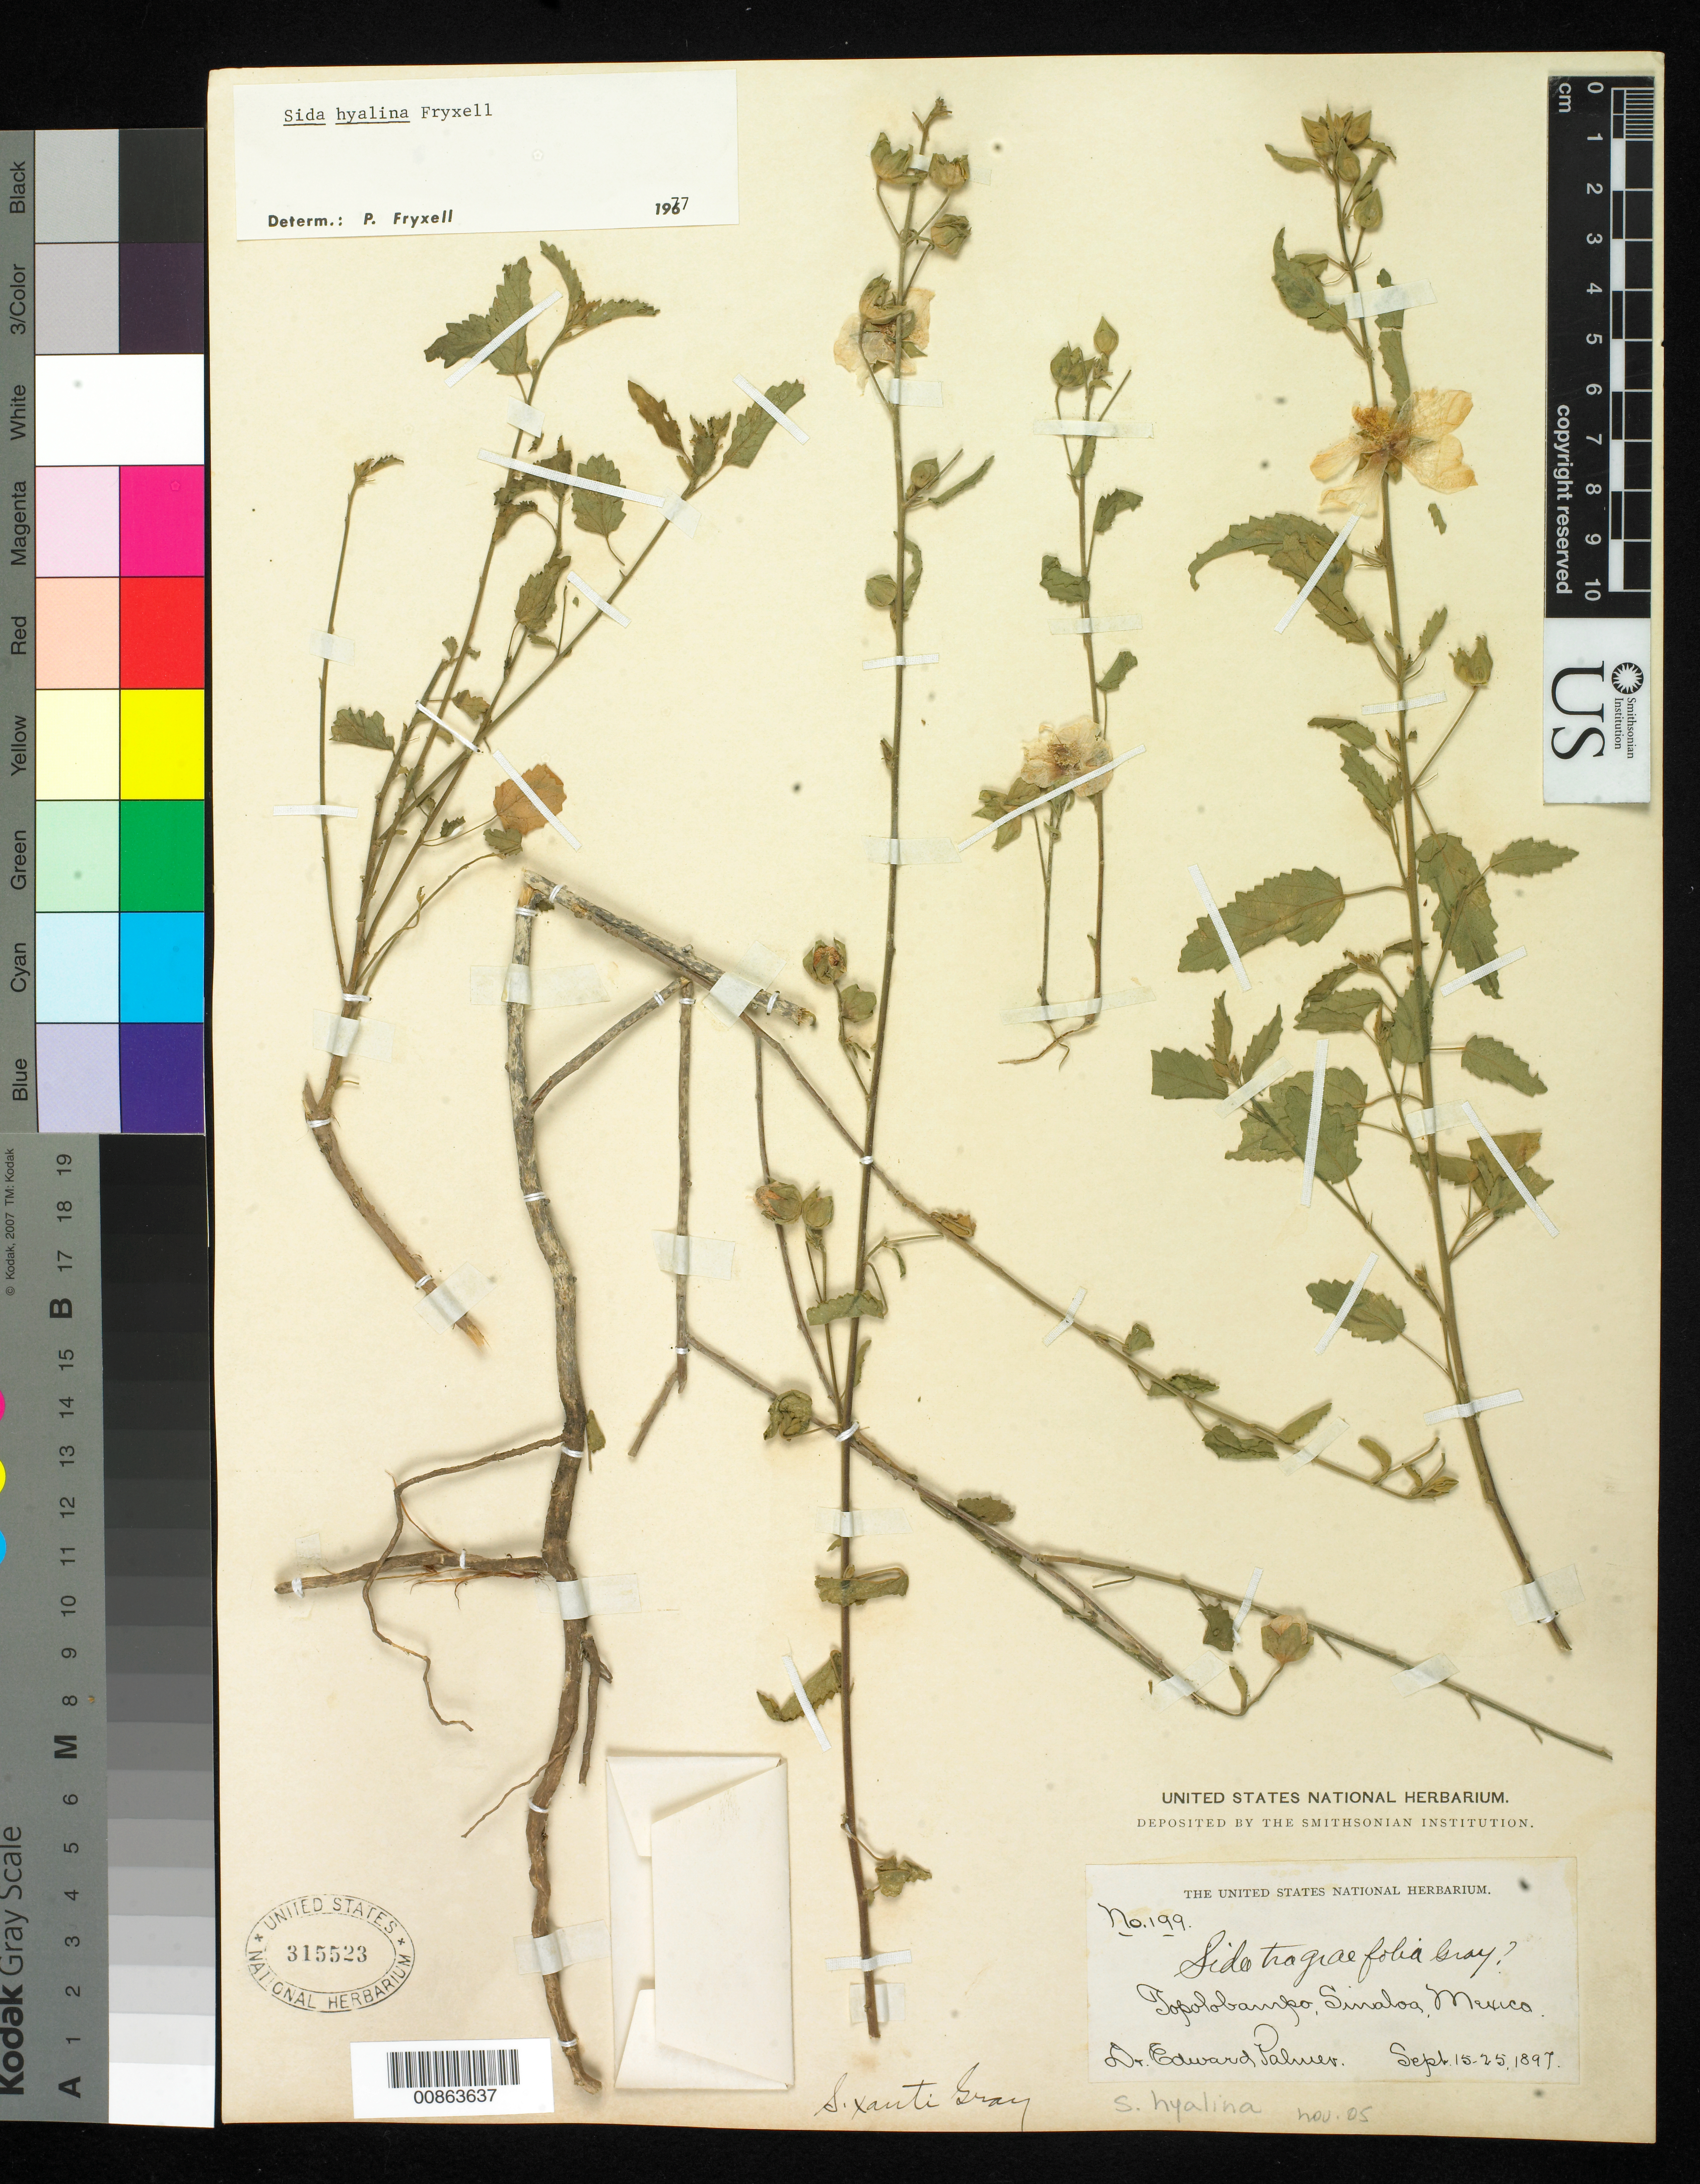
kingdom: Plantae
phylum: Tracheophyta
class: Magnoliopsida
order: Malvales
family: Malvaceae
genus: Sida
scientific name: Sida hyalina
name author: Fryxell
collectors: E. Palmer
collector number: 199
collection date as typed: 15 Sep 1897 to 25 Sep 1897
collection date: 1897-09-15/1897-09-25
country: Mexico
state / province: Sinaloa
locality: Topolobampo, Sinaloa.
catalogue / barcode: US 315523